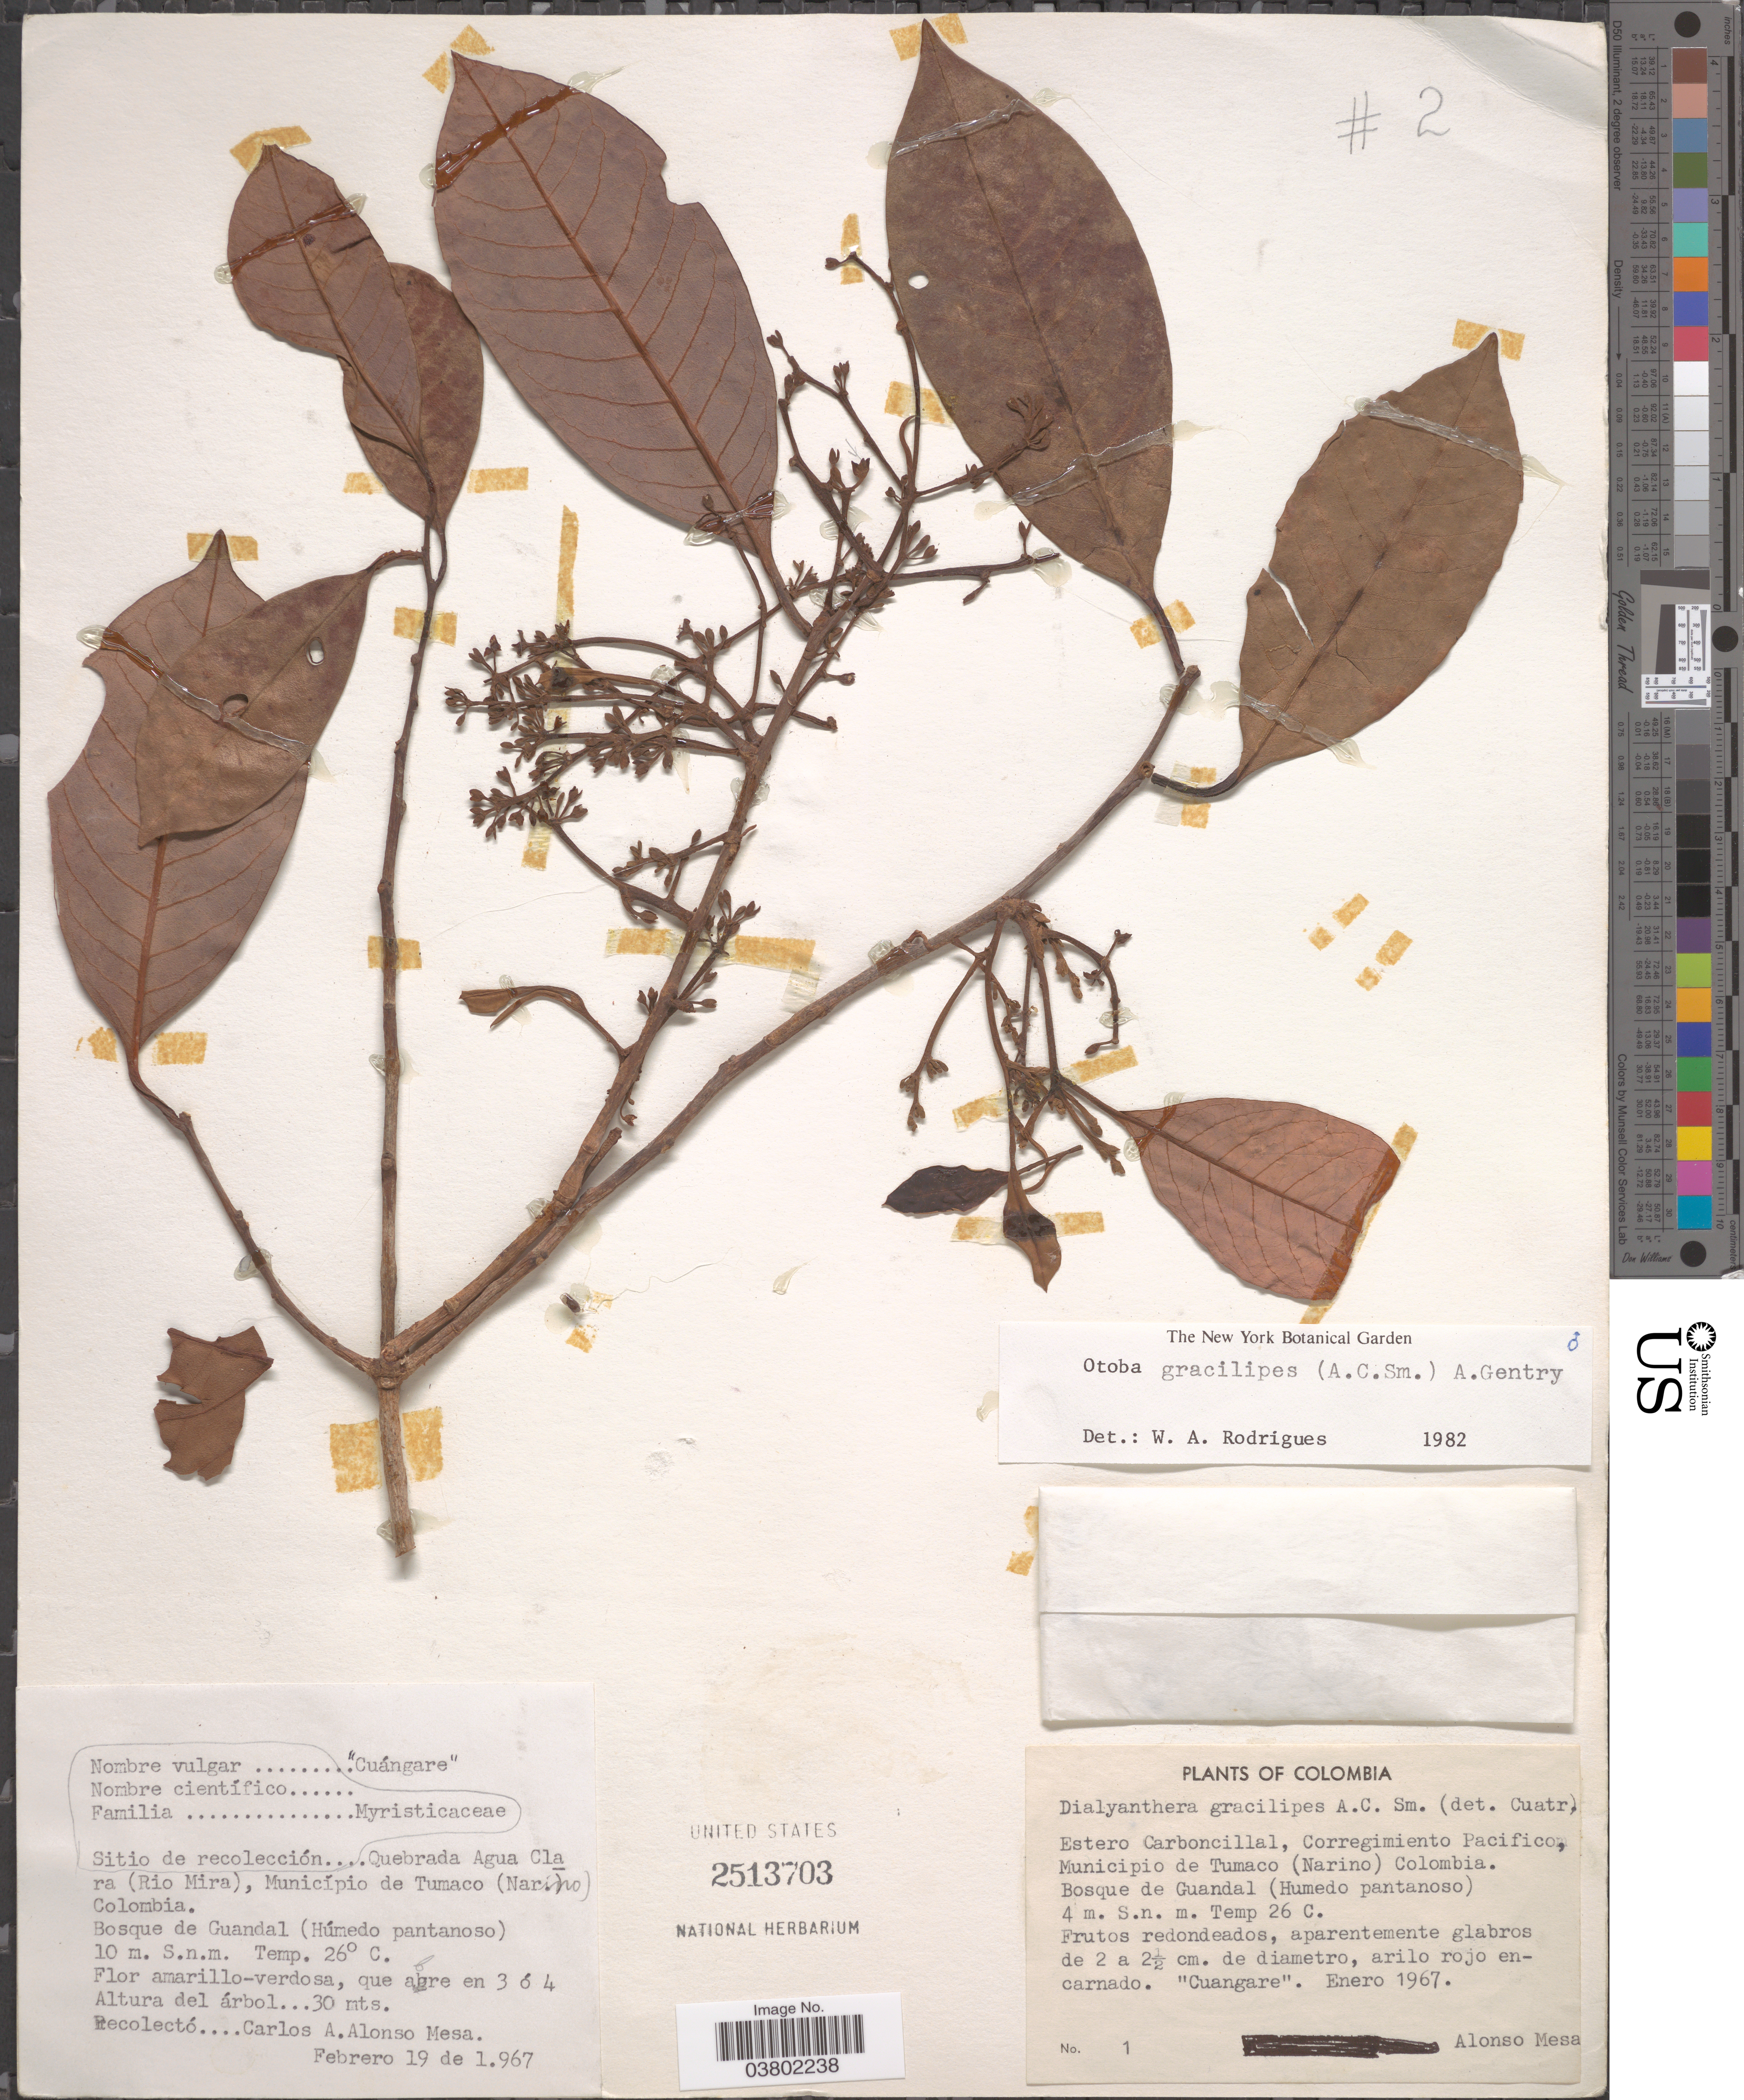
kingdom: Plantae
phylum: Tracheophyta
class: Magnoliopsida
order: Magnoliales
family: Myristicaceae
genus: Otoba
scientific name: Otoba gracilipes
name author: (A.C. Sm.) A.H. Gentry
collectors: A. Mesa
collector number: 1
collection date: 1967-01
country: Colombia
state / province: Nariño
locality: Estero Carboncillal, Corregimiento Pacifico, Municipio de Tumaco (Narino) Colombia. Bosque de Guandal (Humedo pantanoso).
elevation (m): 4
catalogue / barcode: US 2513703